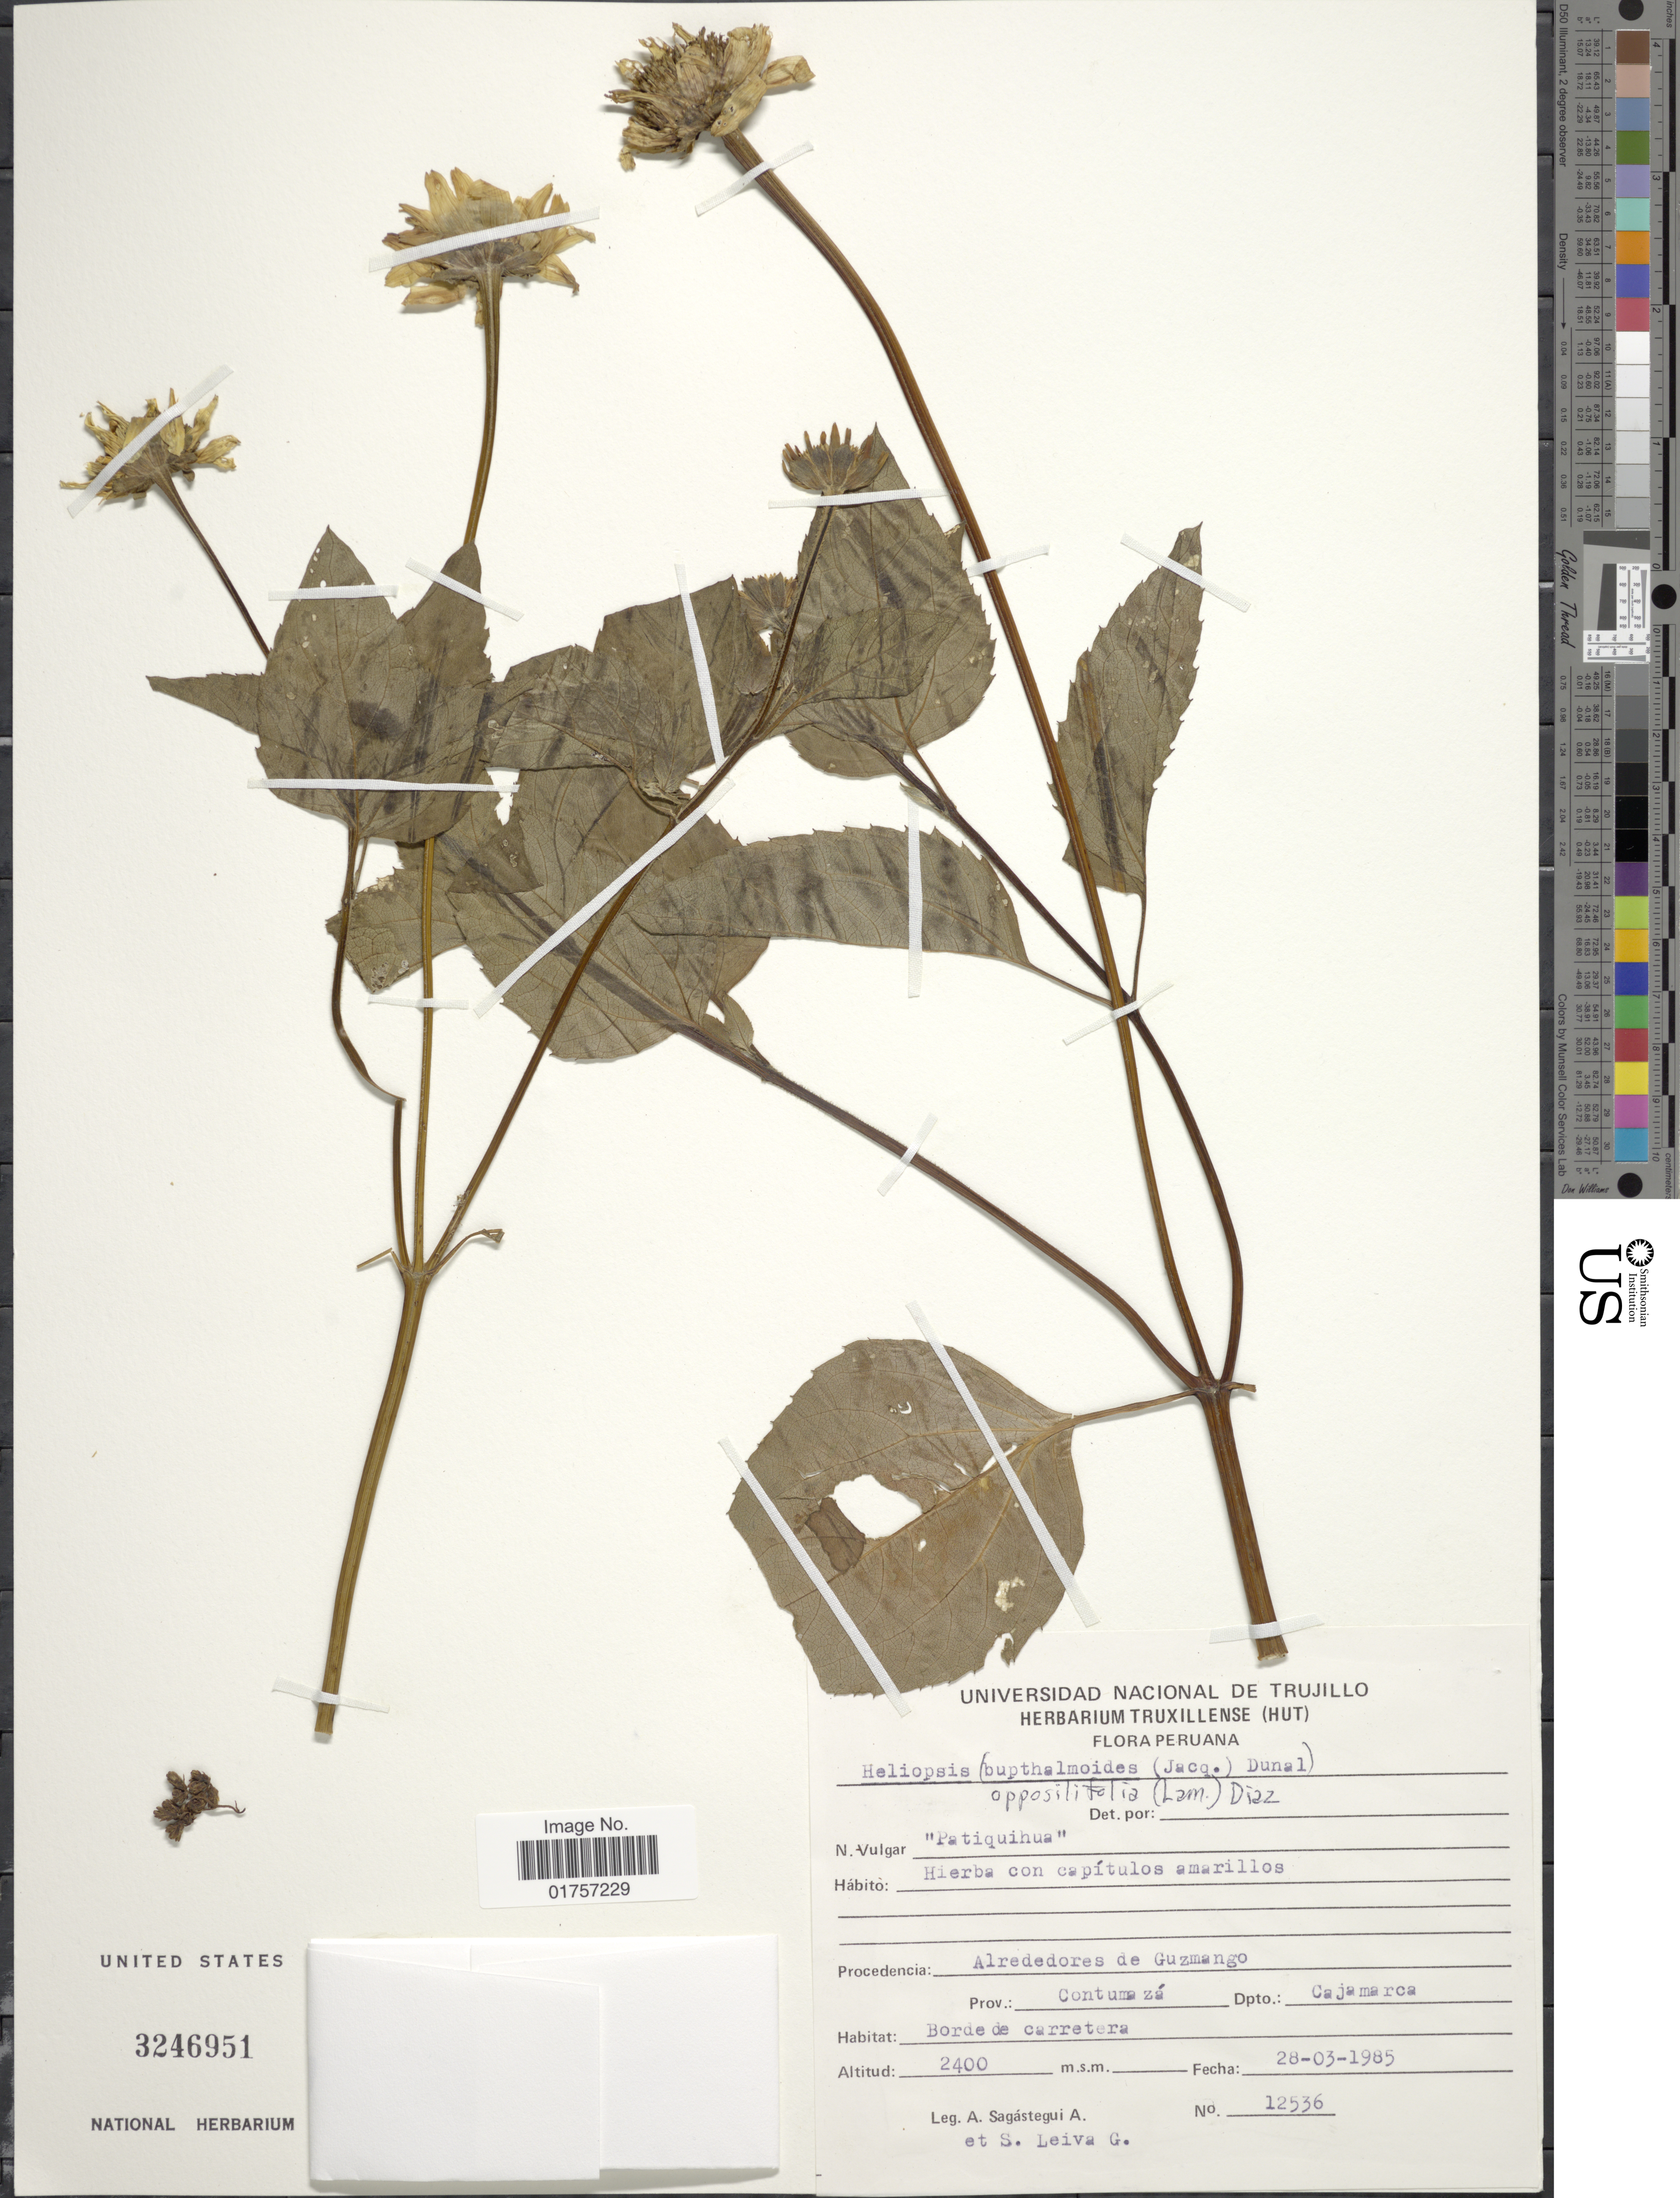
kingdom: Plantae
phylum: Tracheophyta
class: Magnoliopsida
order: Asterales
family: Asteraceae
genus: Heliopsis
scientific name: Heliopsis buphthalmoides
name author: (Jacq.) Dunal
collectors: A. Sagástegui A. & S. Leiva G.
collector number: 12536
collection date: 1985-03-28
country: Peru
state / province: Cajamarca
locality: Procedencia: Alrededores de Guzmango. Prov.: Costumazá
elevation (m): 2400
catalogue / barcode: US 3246951